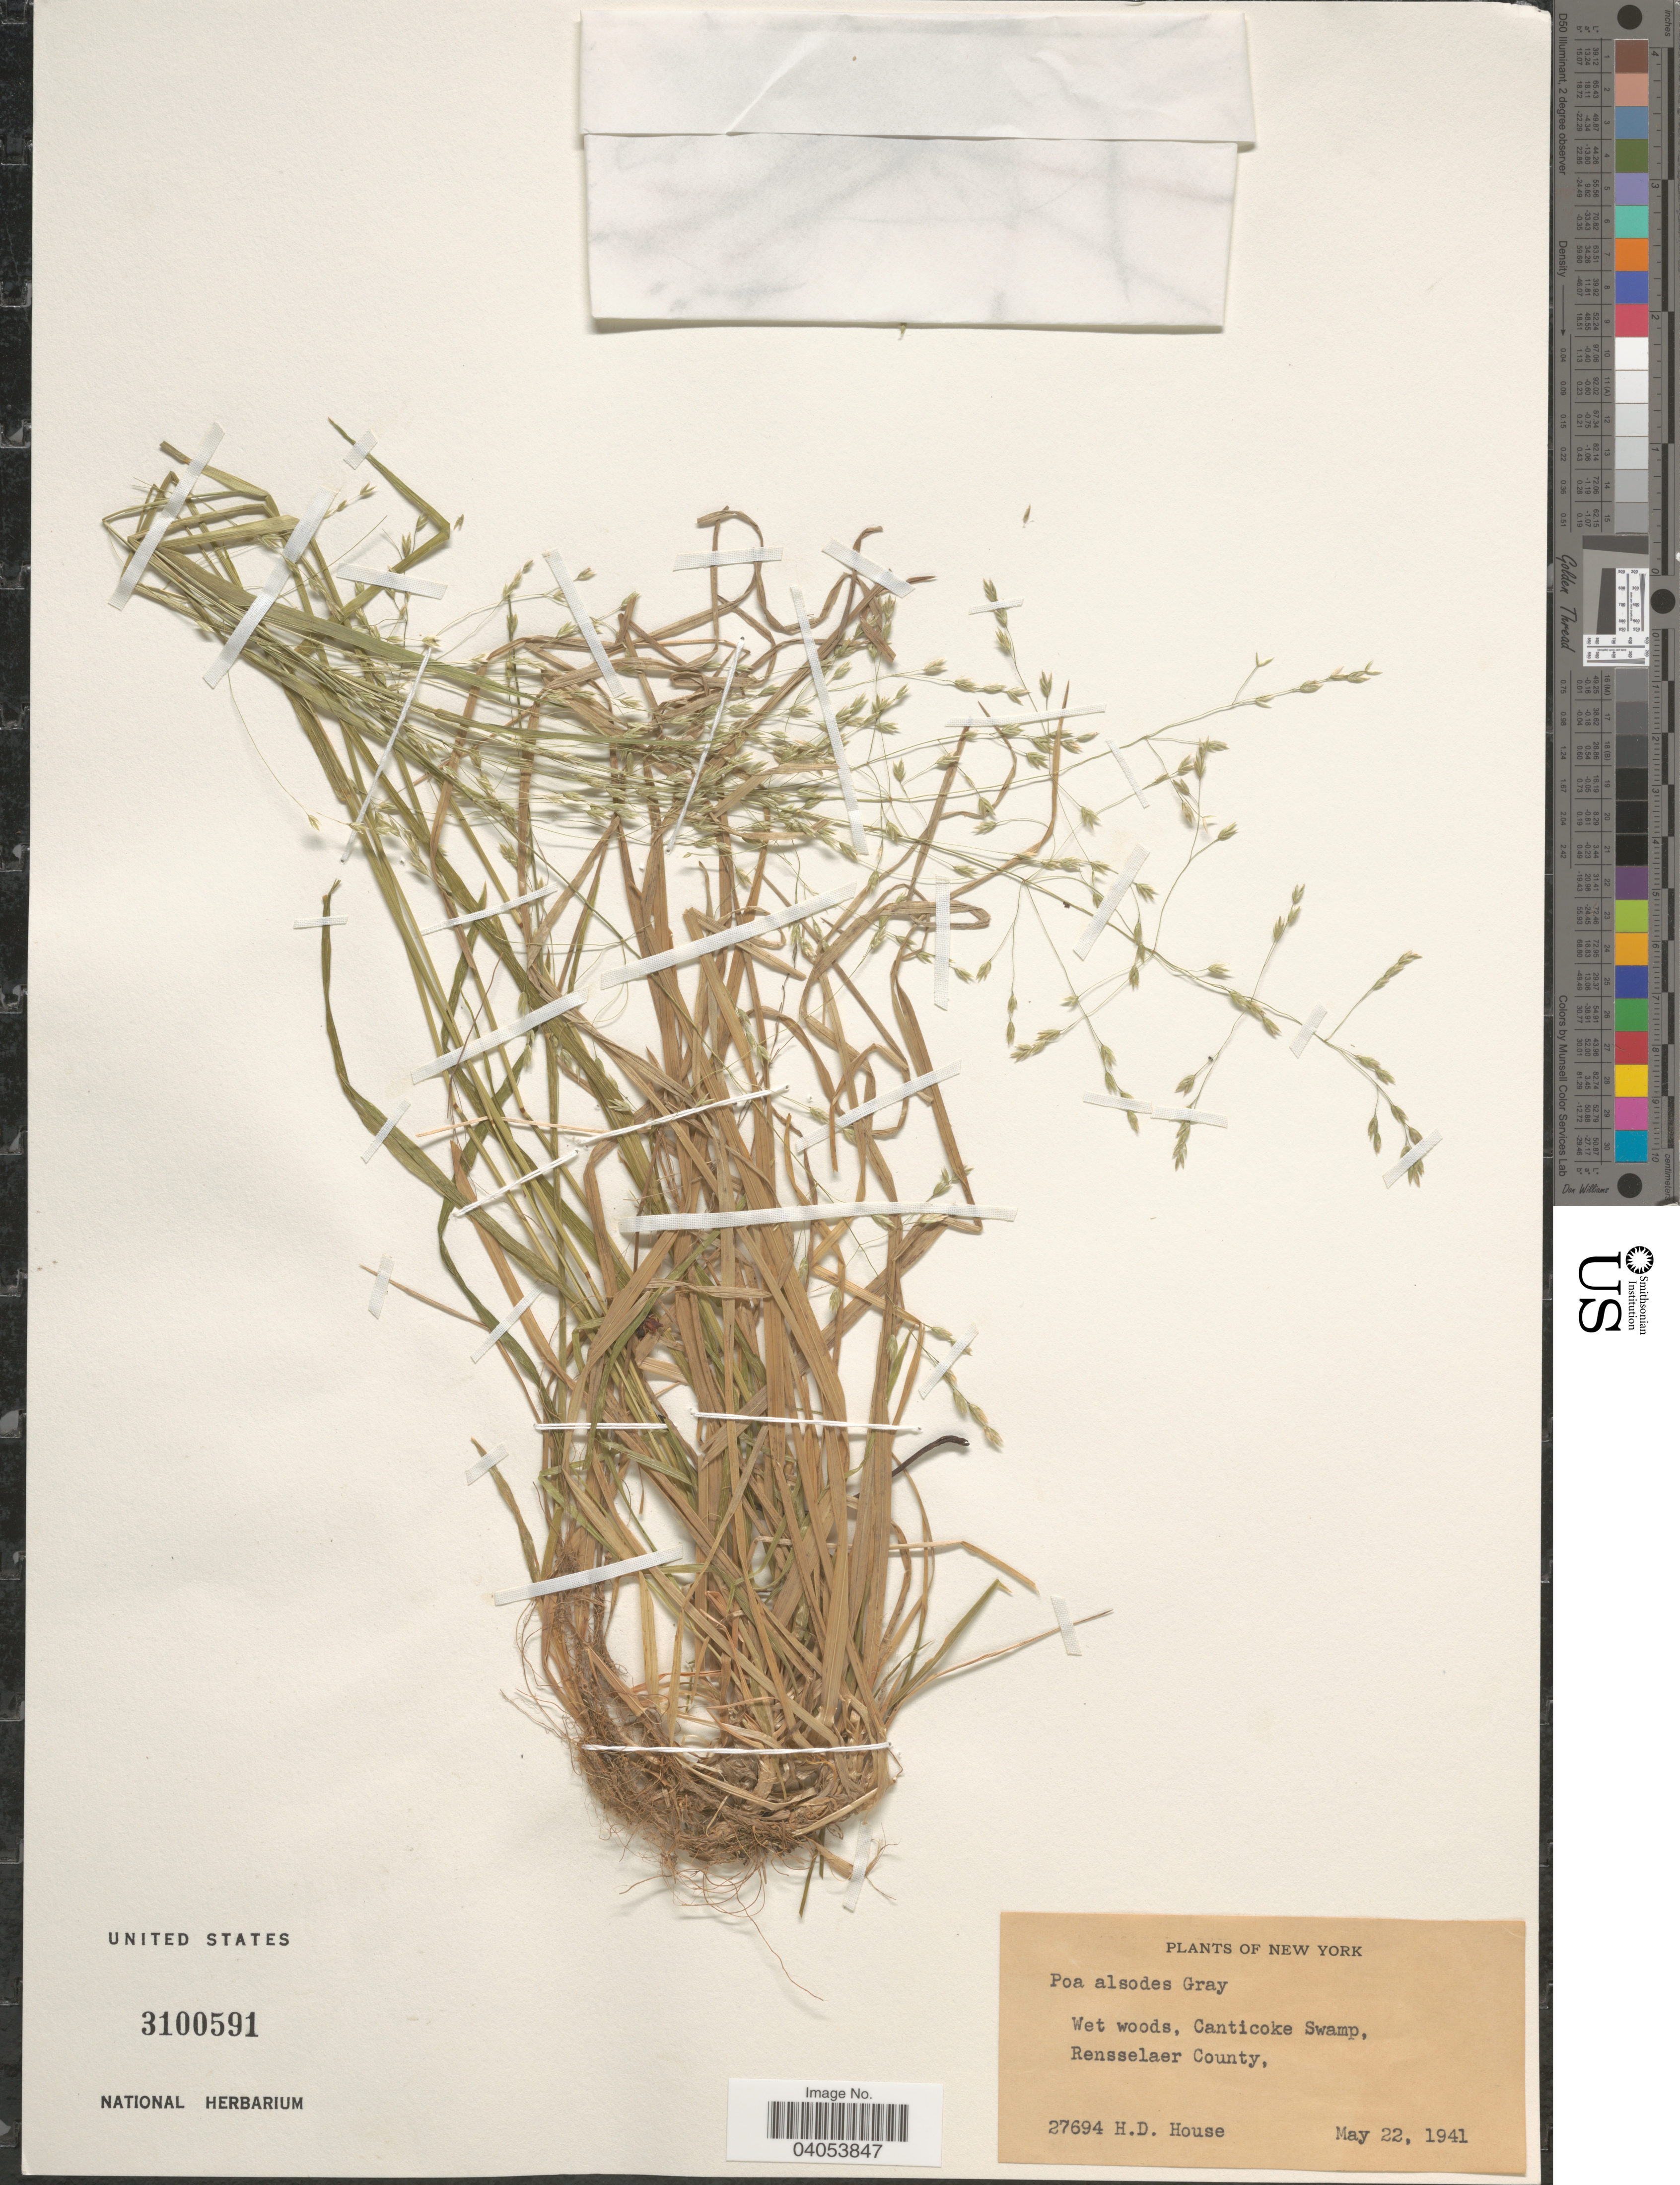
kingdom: Plantae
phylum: Tracheophyta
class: Liliopsida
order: Poales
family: Poaceae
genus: Poa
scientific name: Poa alsodes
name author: A. Gray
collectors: H. D. House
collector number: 27694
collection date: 1941-05-22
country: United States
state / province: New York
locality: Canticoke Swamp, Rensselaer County.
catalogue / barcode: US 3100591